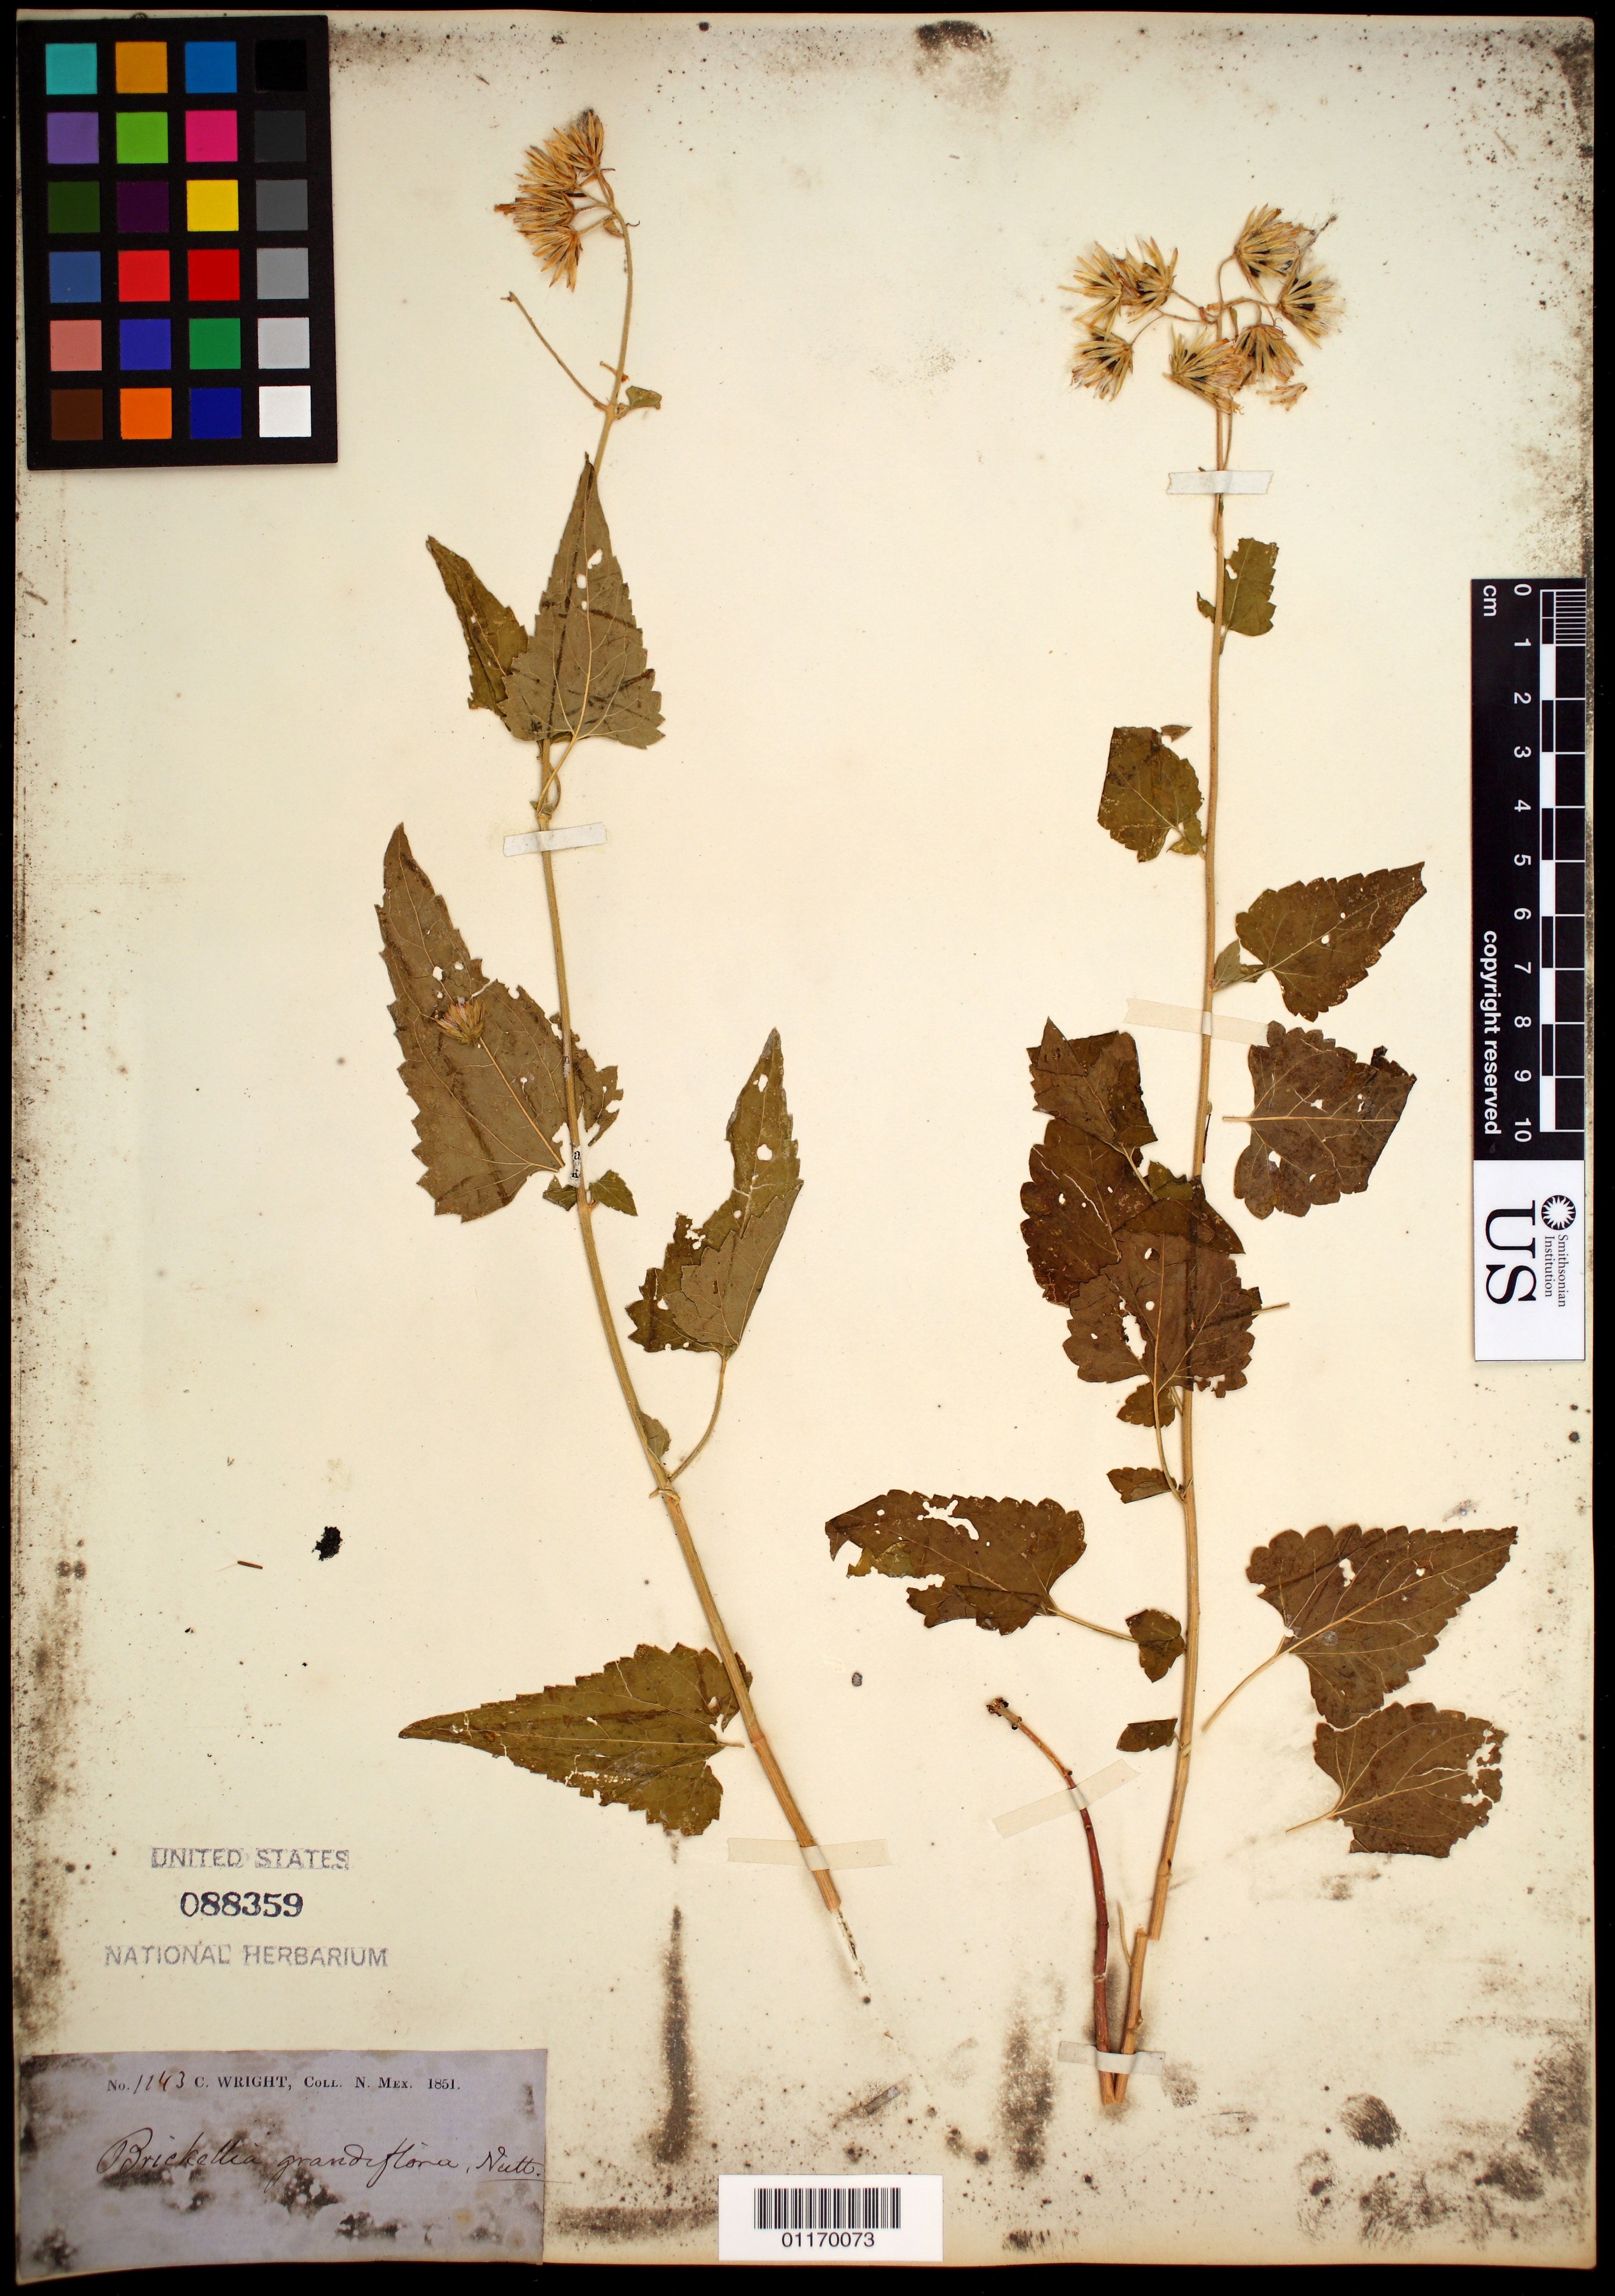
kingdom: Plantae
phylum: Tracheophyta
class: Magnoliopsida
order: Asterales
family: Asteraceae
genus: Brickellia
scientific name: Brickellia grandiflora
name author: (Hook.) Nutt.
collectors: C. Wright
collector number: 1143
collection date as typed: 1851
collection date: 1851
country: United States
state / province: New Mexico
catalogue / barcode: US 88359